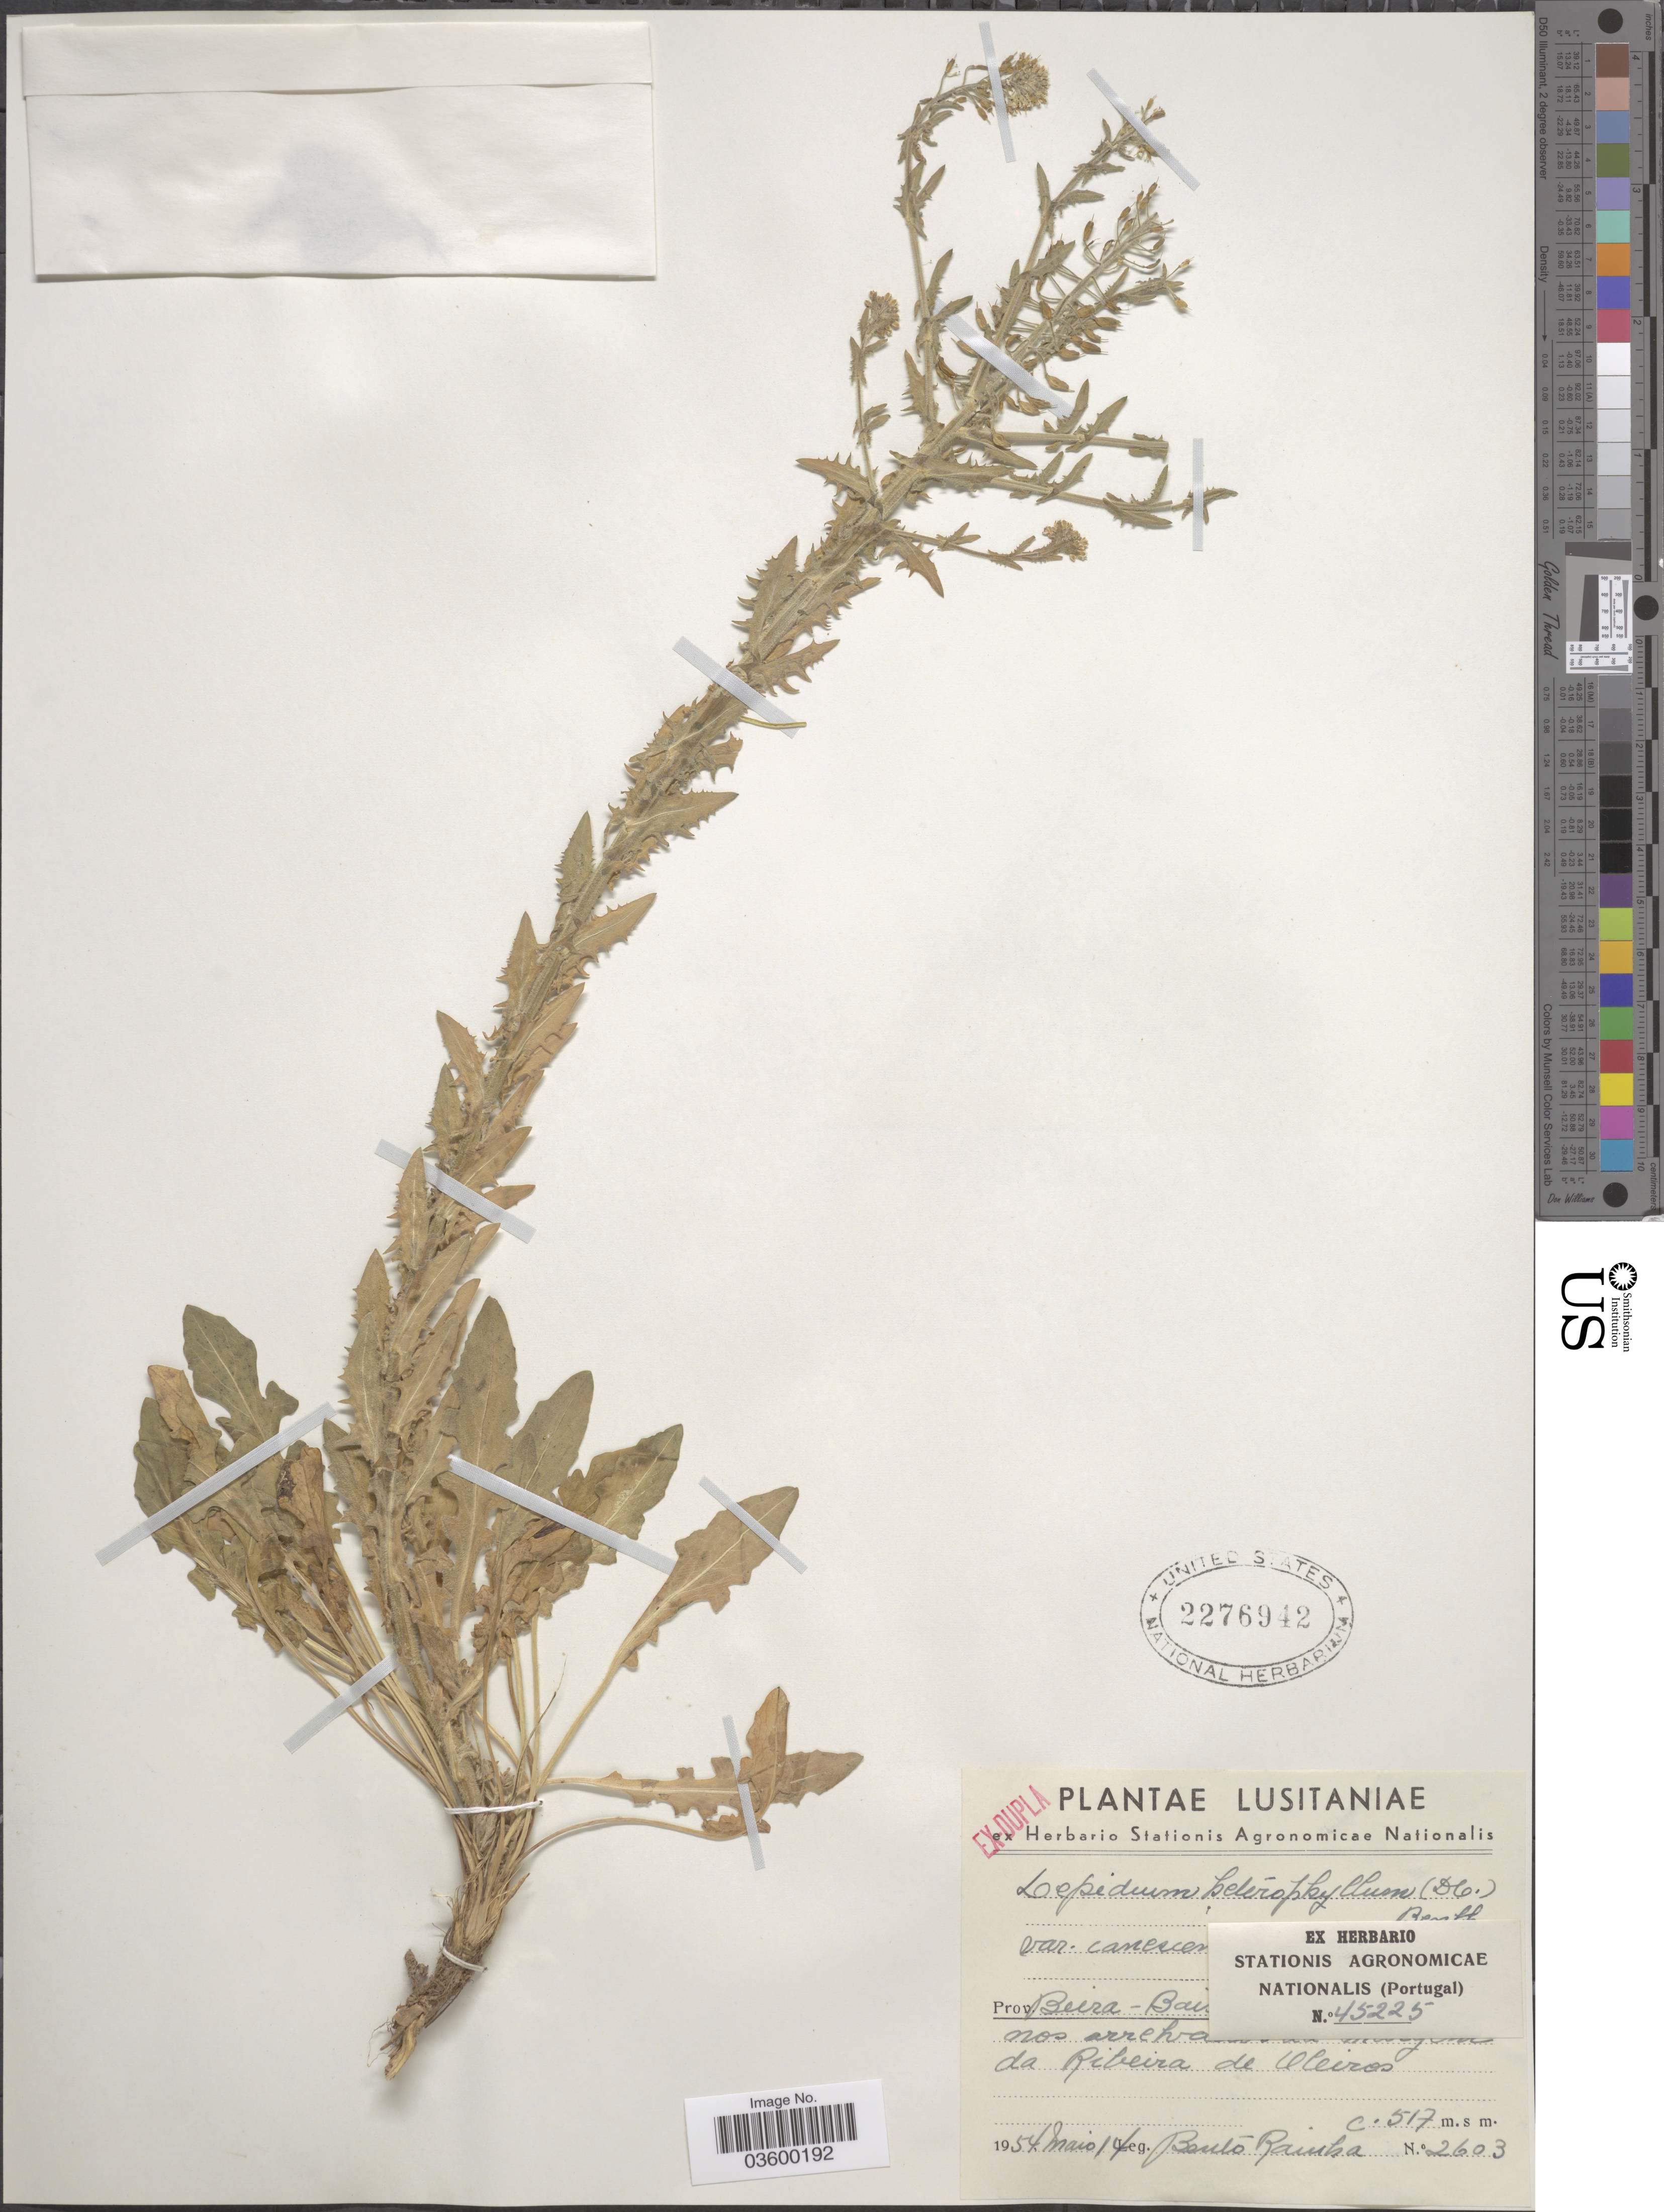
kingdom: Plantae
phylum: Tracheophyta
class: Magnoliopsida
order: Brassicales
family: Brassicaceae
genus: Lepidium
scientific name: Lepidium heterophyllum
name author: Benth.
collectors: B. Rainha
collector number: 2603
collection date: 1954-05-14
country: Portugal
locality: Lusitaniae. Prov. Beira - Bai [illegible text] nos arreha [interpreted] [illegible text] da Ribeira de Oleiros.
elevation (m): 517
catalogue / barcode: US 2276942